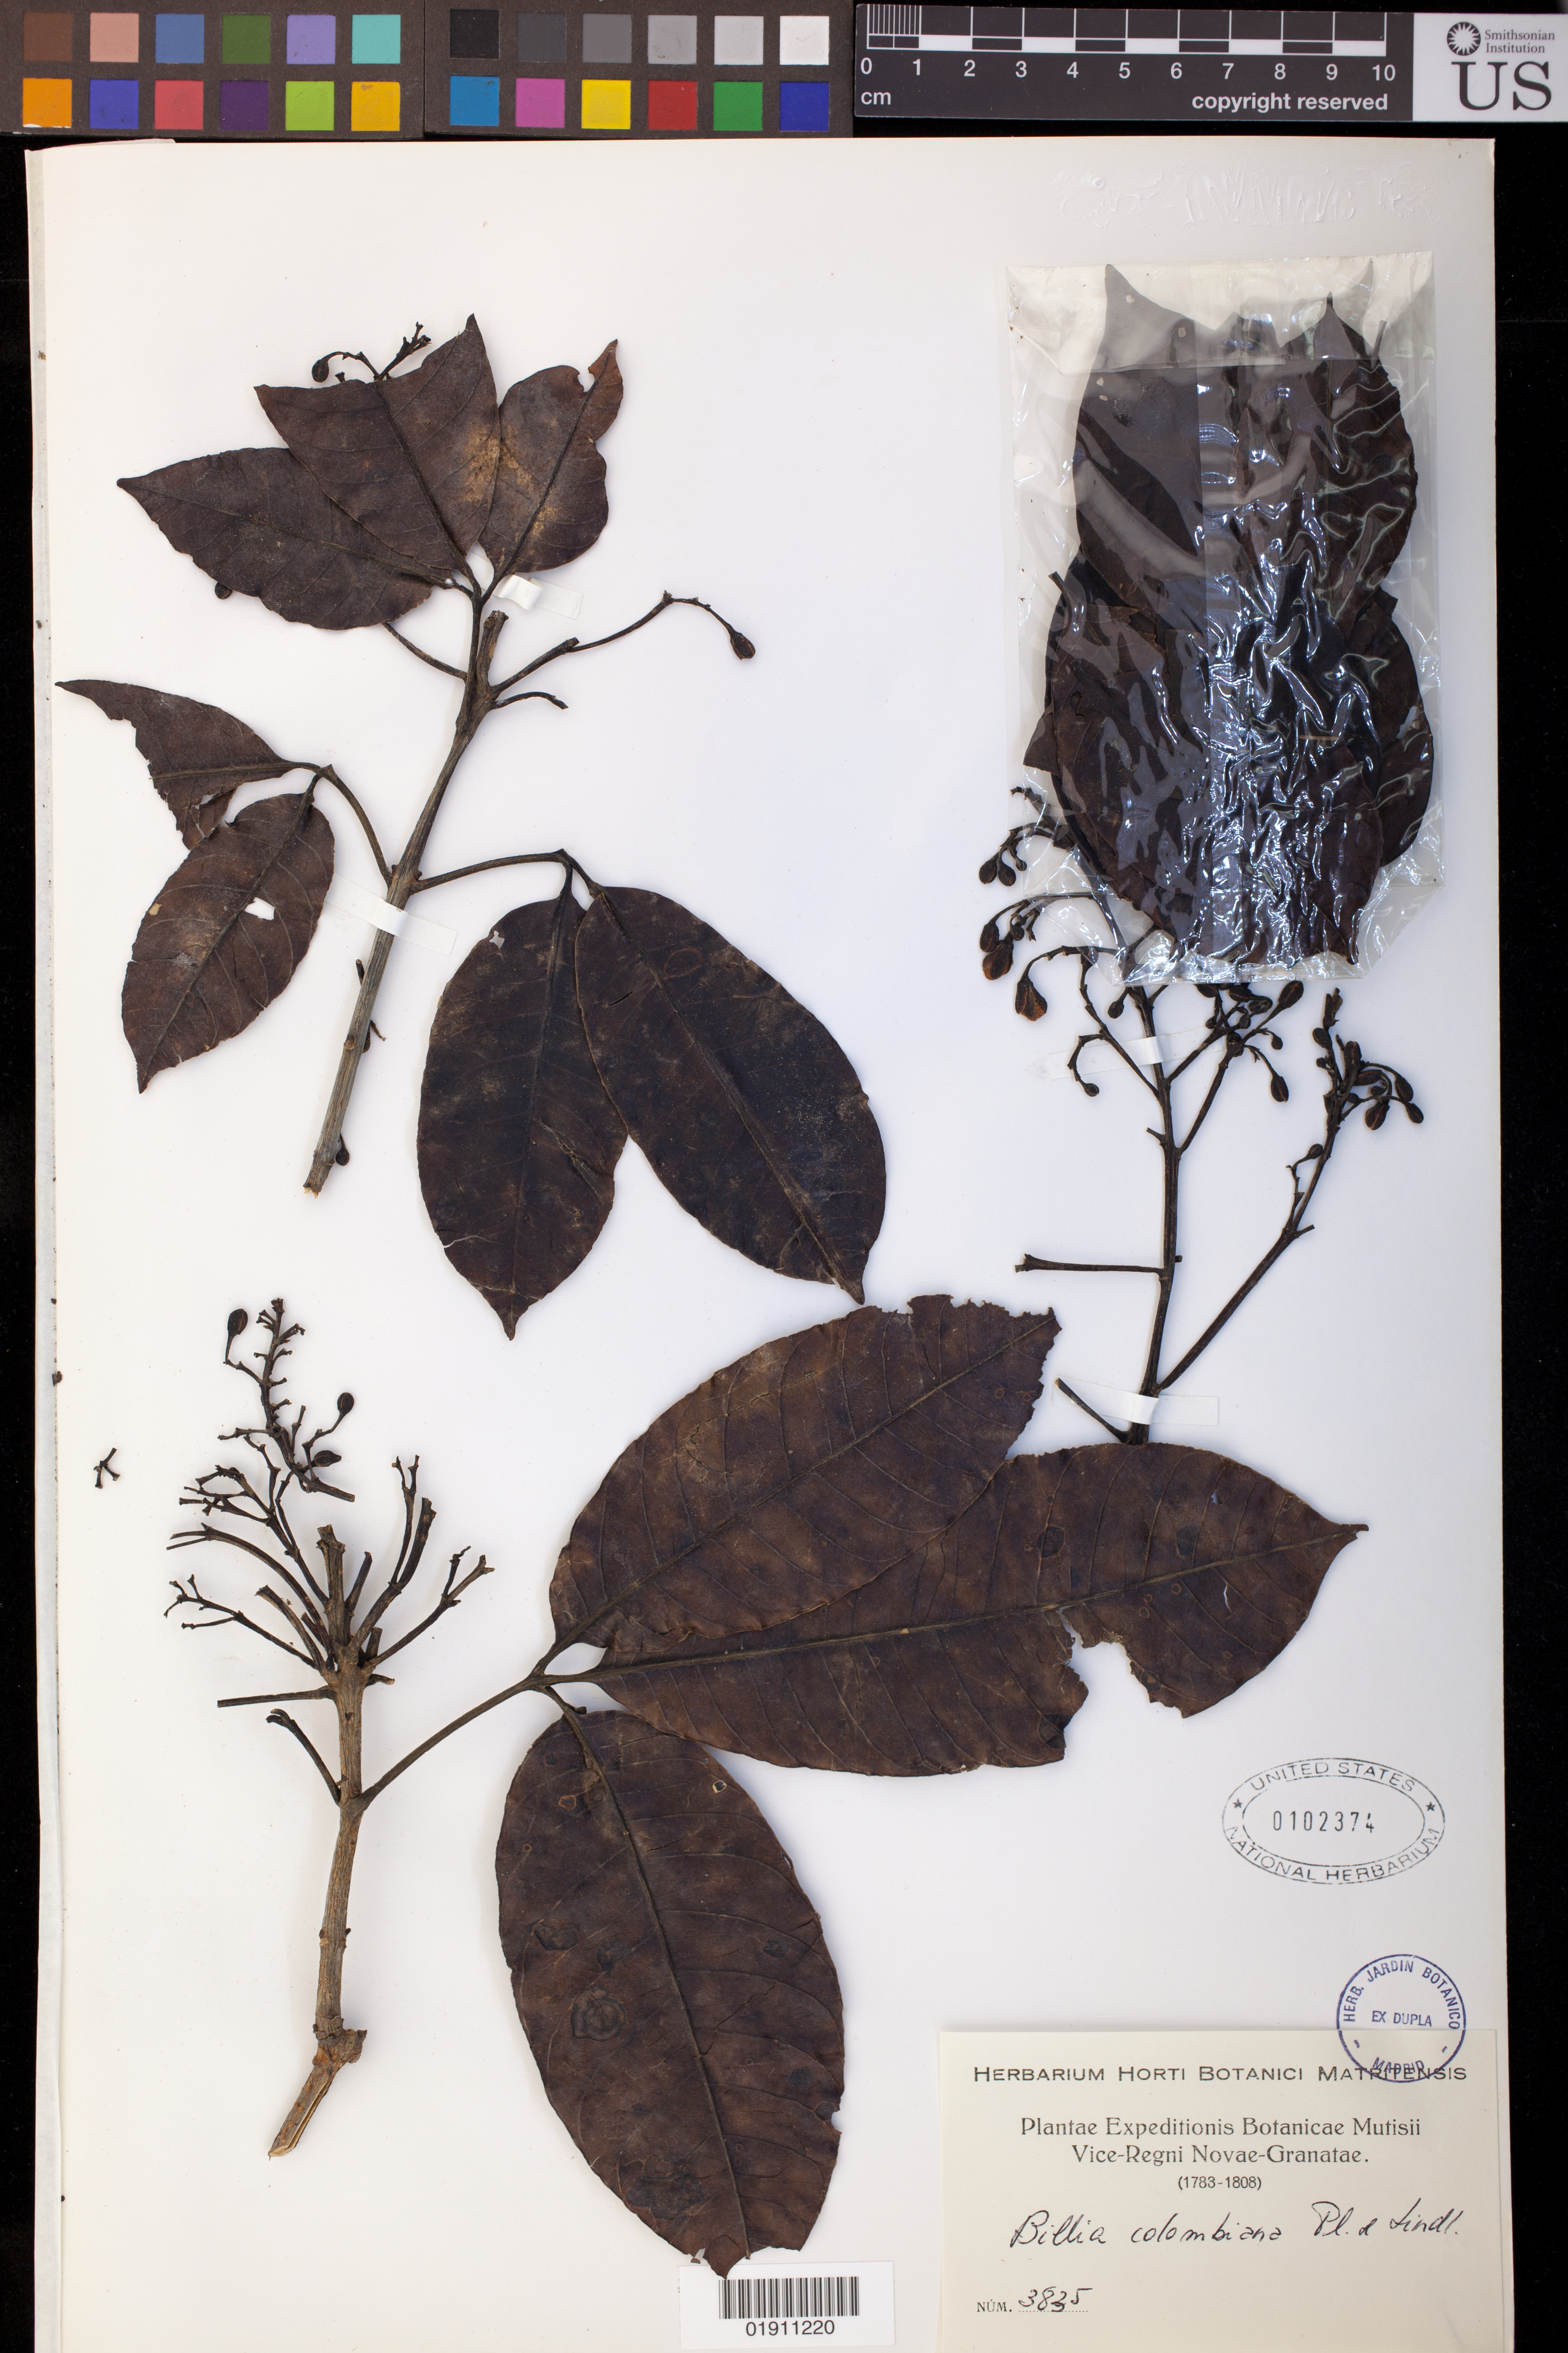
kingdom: Plantae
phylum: Tracheophyta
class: Magnoliopsida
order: Sapindales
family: Sapindaceae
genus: Billia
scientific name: Billia rosea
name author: (Planch. & Linden) C. Ulloa & P.M. Jørg.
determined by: Acevedo-Rodríguez, P., (BOT), Smithsonian Institution - National Museum of Natural History (UNITED STATES)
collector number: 3835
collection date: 1783/1808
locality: Nueva Granada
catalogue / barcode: US 102374